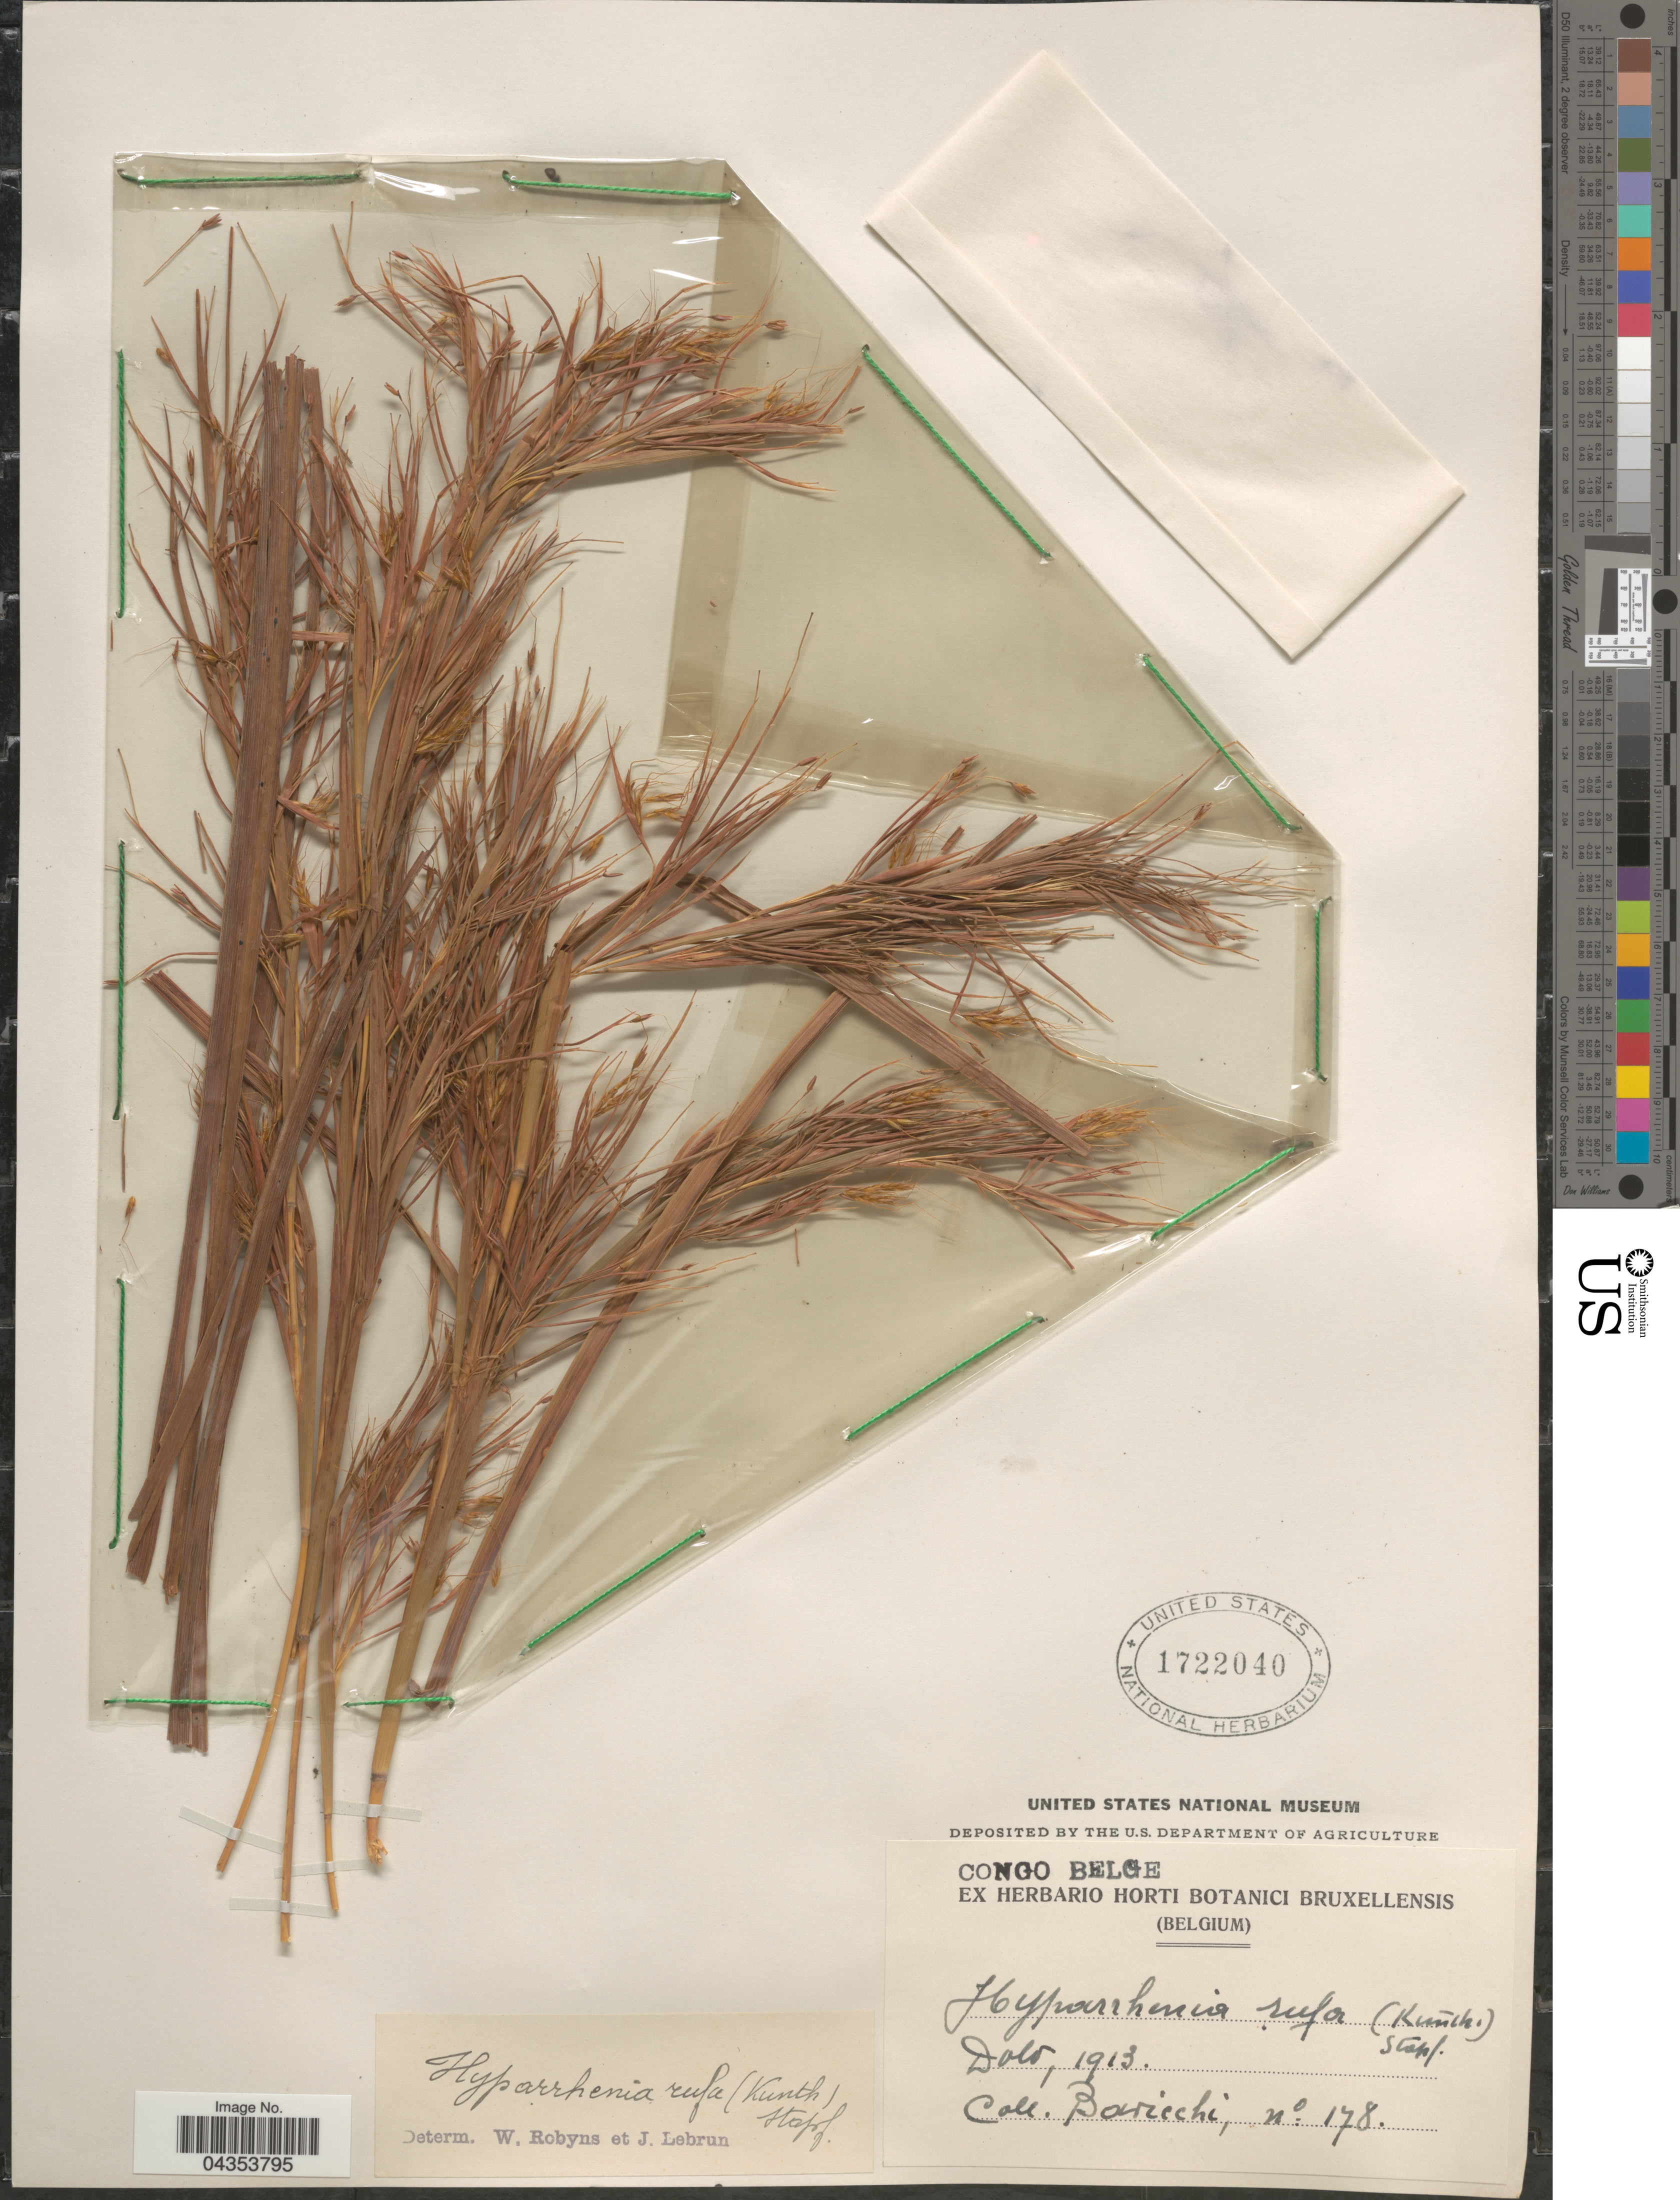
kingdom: Plantae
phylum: Tracheophyta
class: Liliopsida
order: Poales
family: Poaceae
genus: Hyparrhenia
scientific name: Hyparrhenia rufa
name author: (Nees) Stapf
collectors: Baricchi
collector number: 178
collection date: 1913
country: Congo, Democratic Republic of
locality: Congo Belge. Dolo.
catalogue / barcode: US 1722040